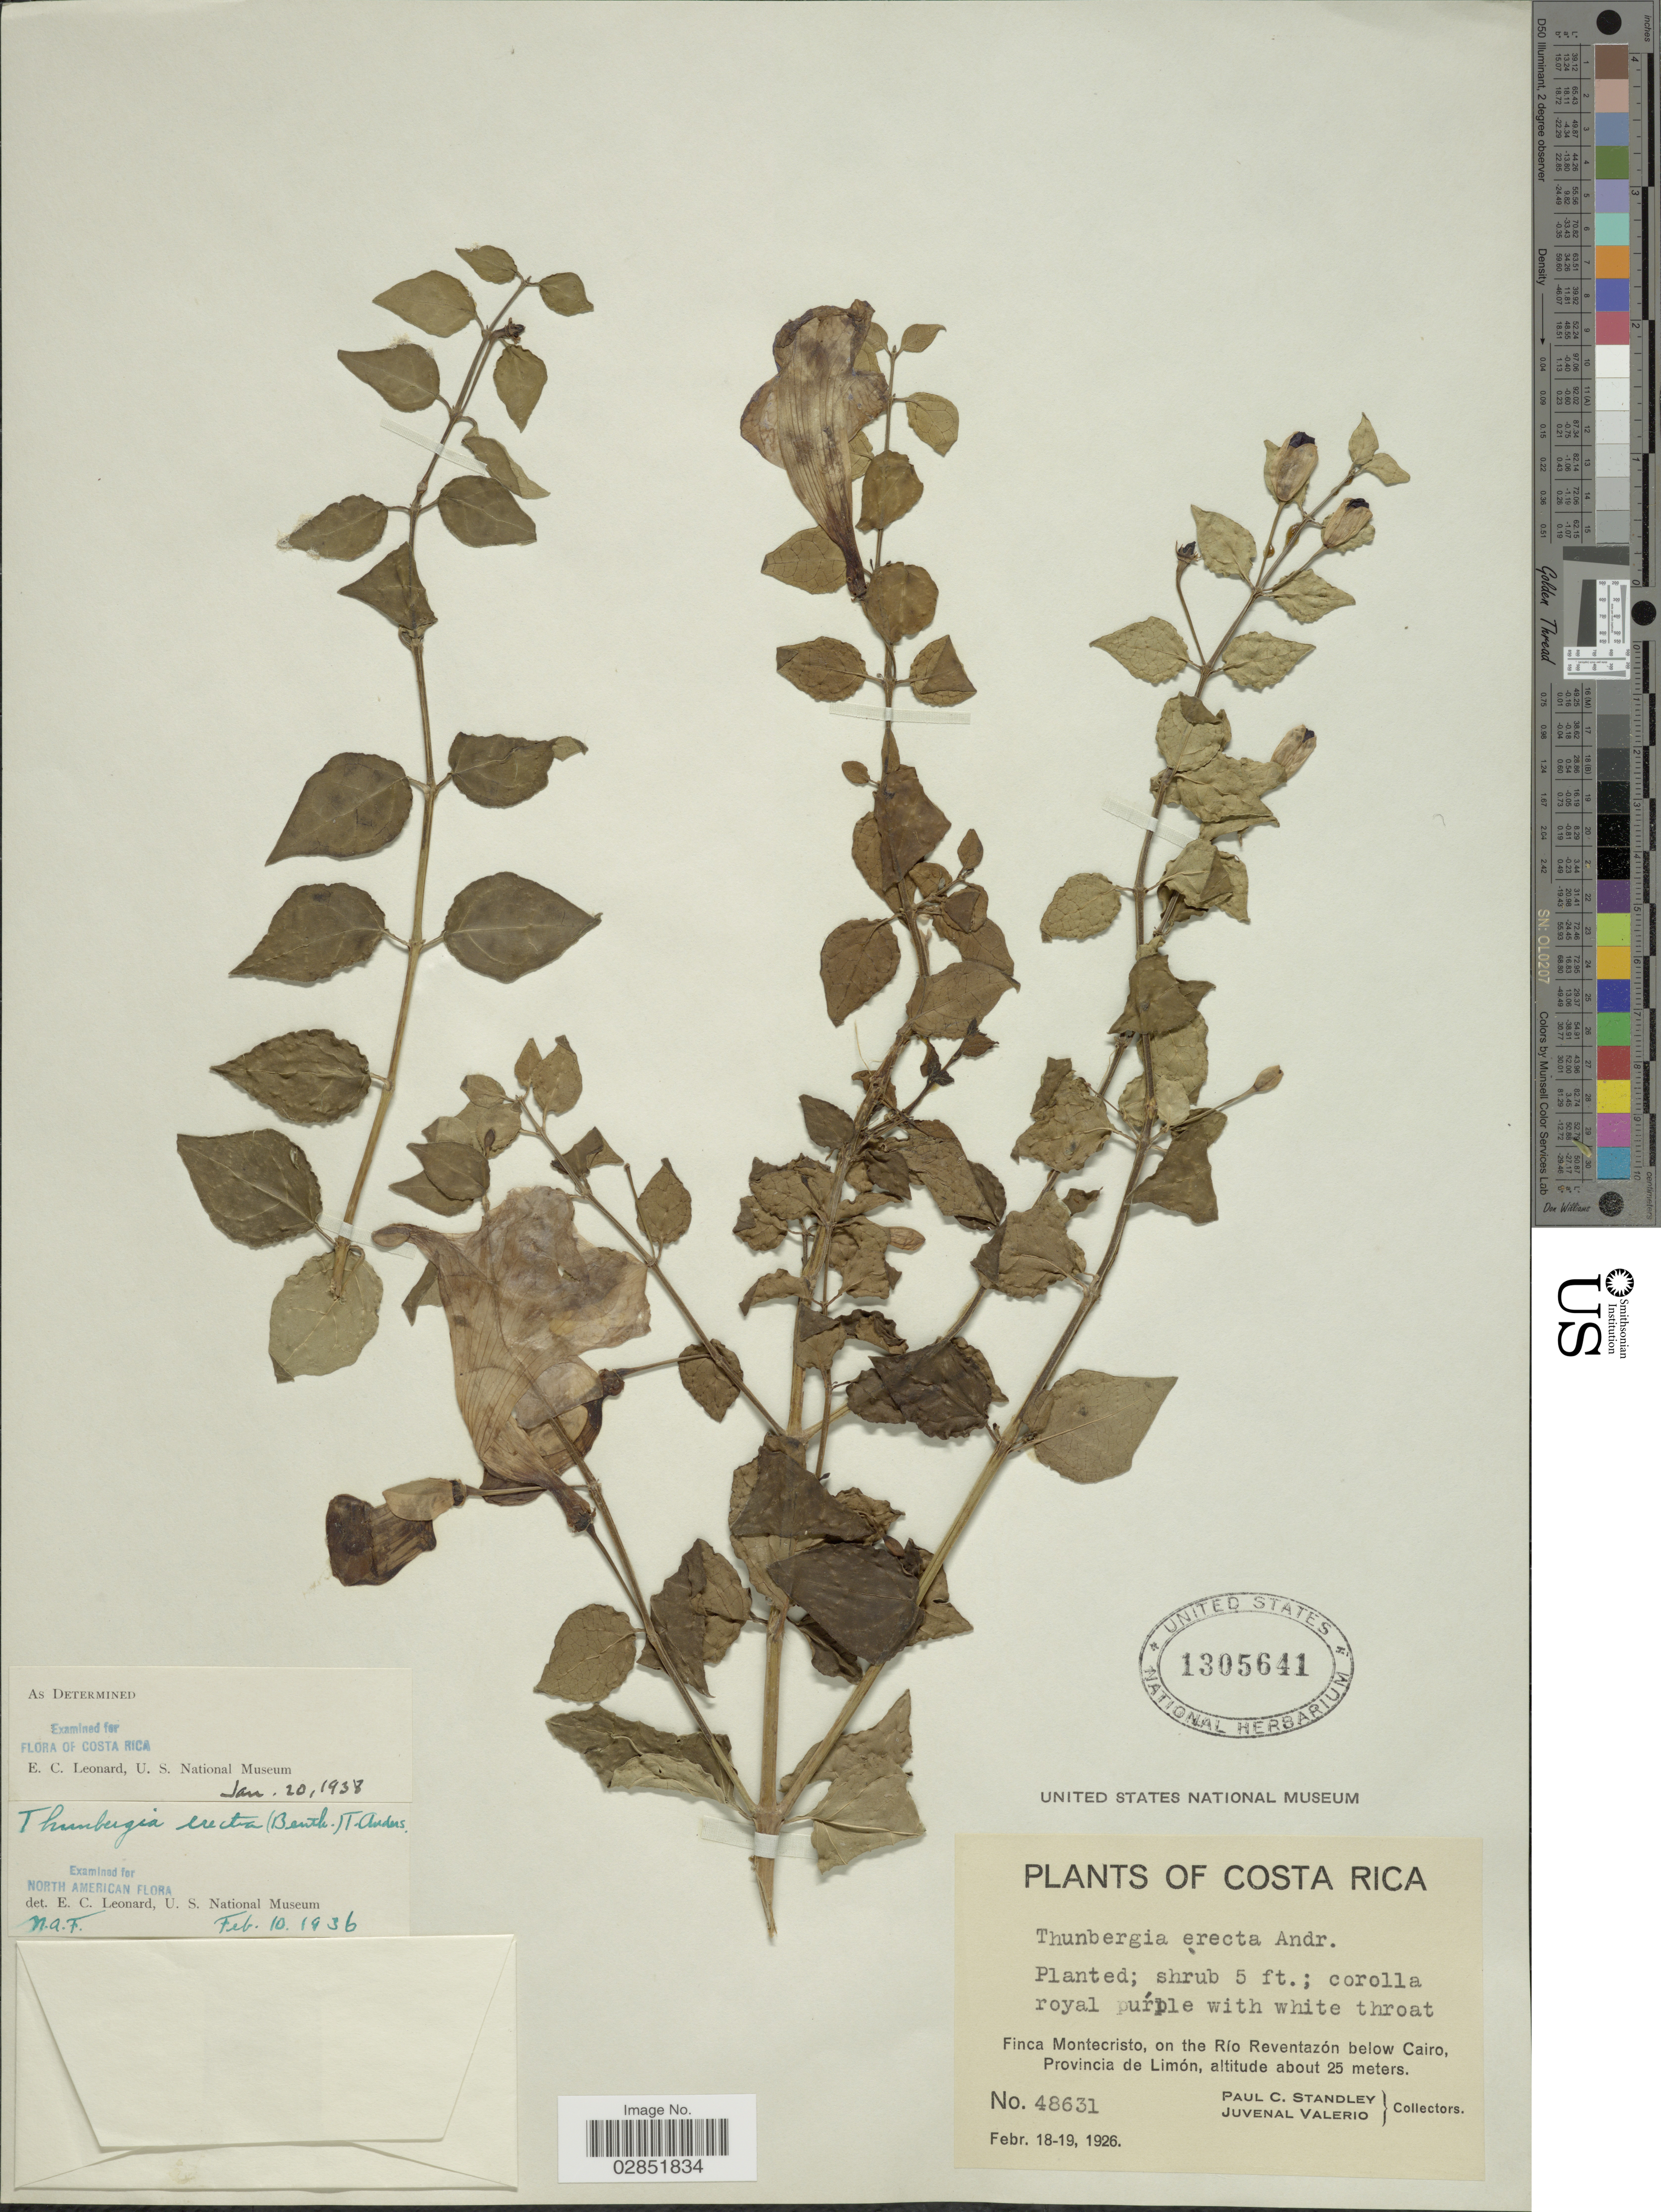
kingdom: Plantae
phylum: Tracheophyta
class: Magnoliopsida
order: Lamiales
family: Acanthaceae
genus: Thunbergia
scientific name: Thunbergia erecta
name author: (Benth.) T. Anderson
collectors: P. C. Standley & J. Valerio R.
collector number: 48631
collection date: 1926-02-18/1926-02-19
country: Costa Rica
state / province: Limón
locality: Finca Montecristo, on the Río Reventazón below Cairo, Provincia de Limón.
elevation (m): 25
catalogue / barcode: US 1305641